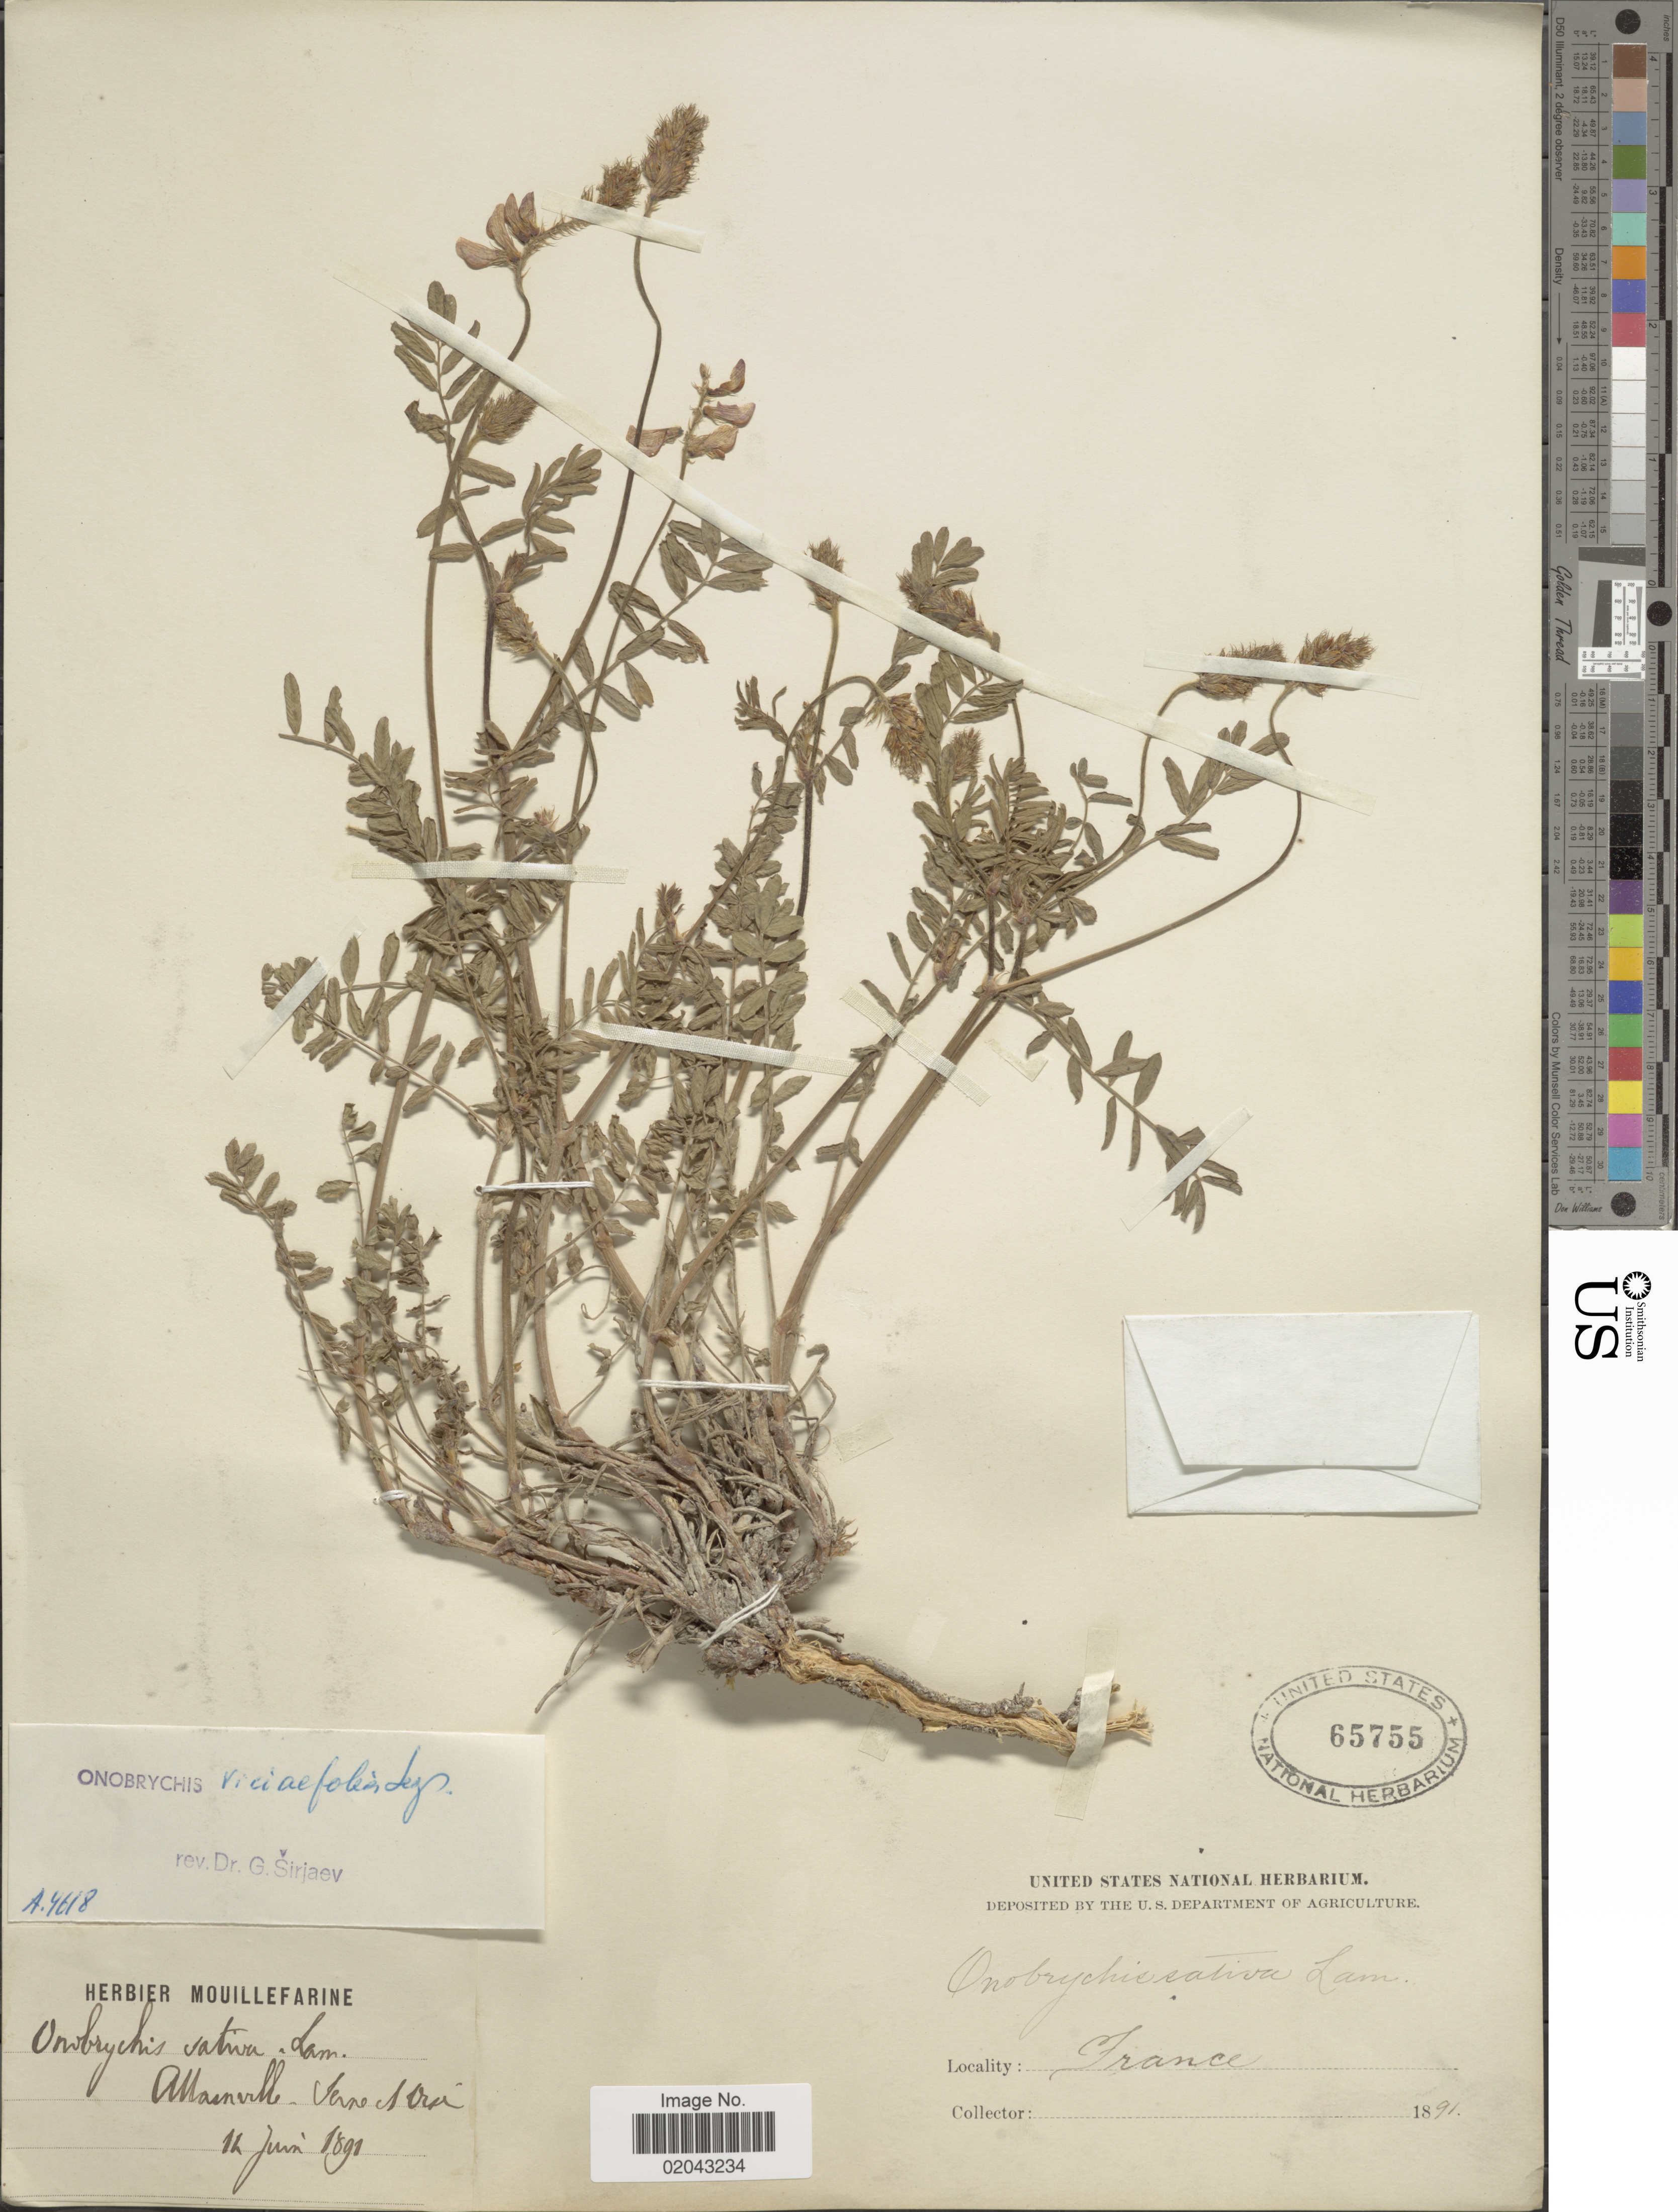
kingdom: Plantae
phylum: Tracheophyta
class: Magnoliopsida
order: Fabales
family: Fabaceae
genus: Onobrychis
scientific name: Onobrychis viciaefolia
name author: Trautv.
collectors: ex herb. Mouillefarine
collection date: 1891-06-14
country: France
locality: France, Allaenville - Senne et Oise.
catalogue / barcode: US 65755